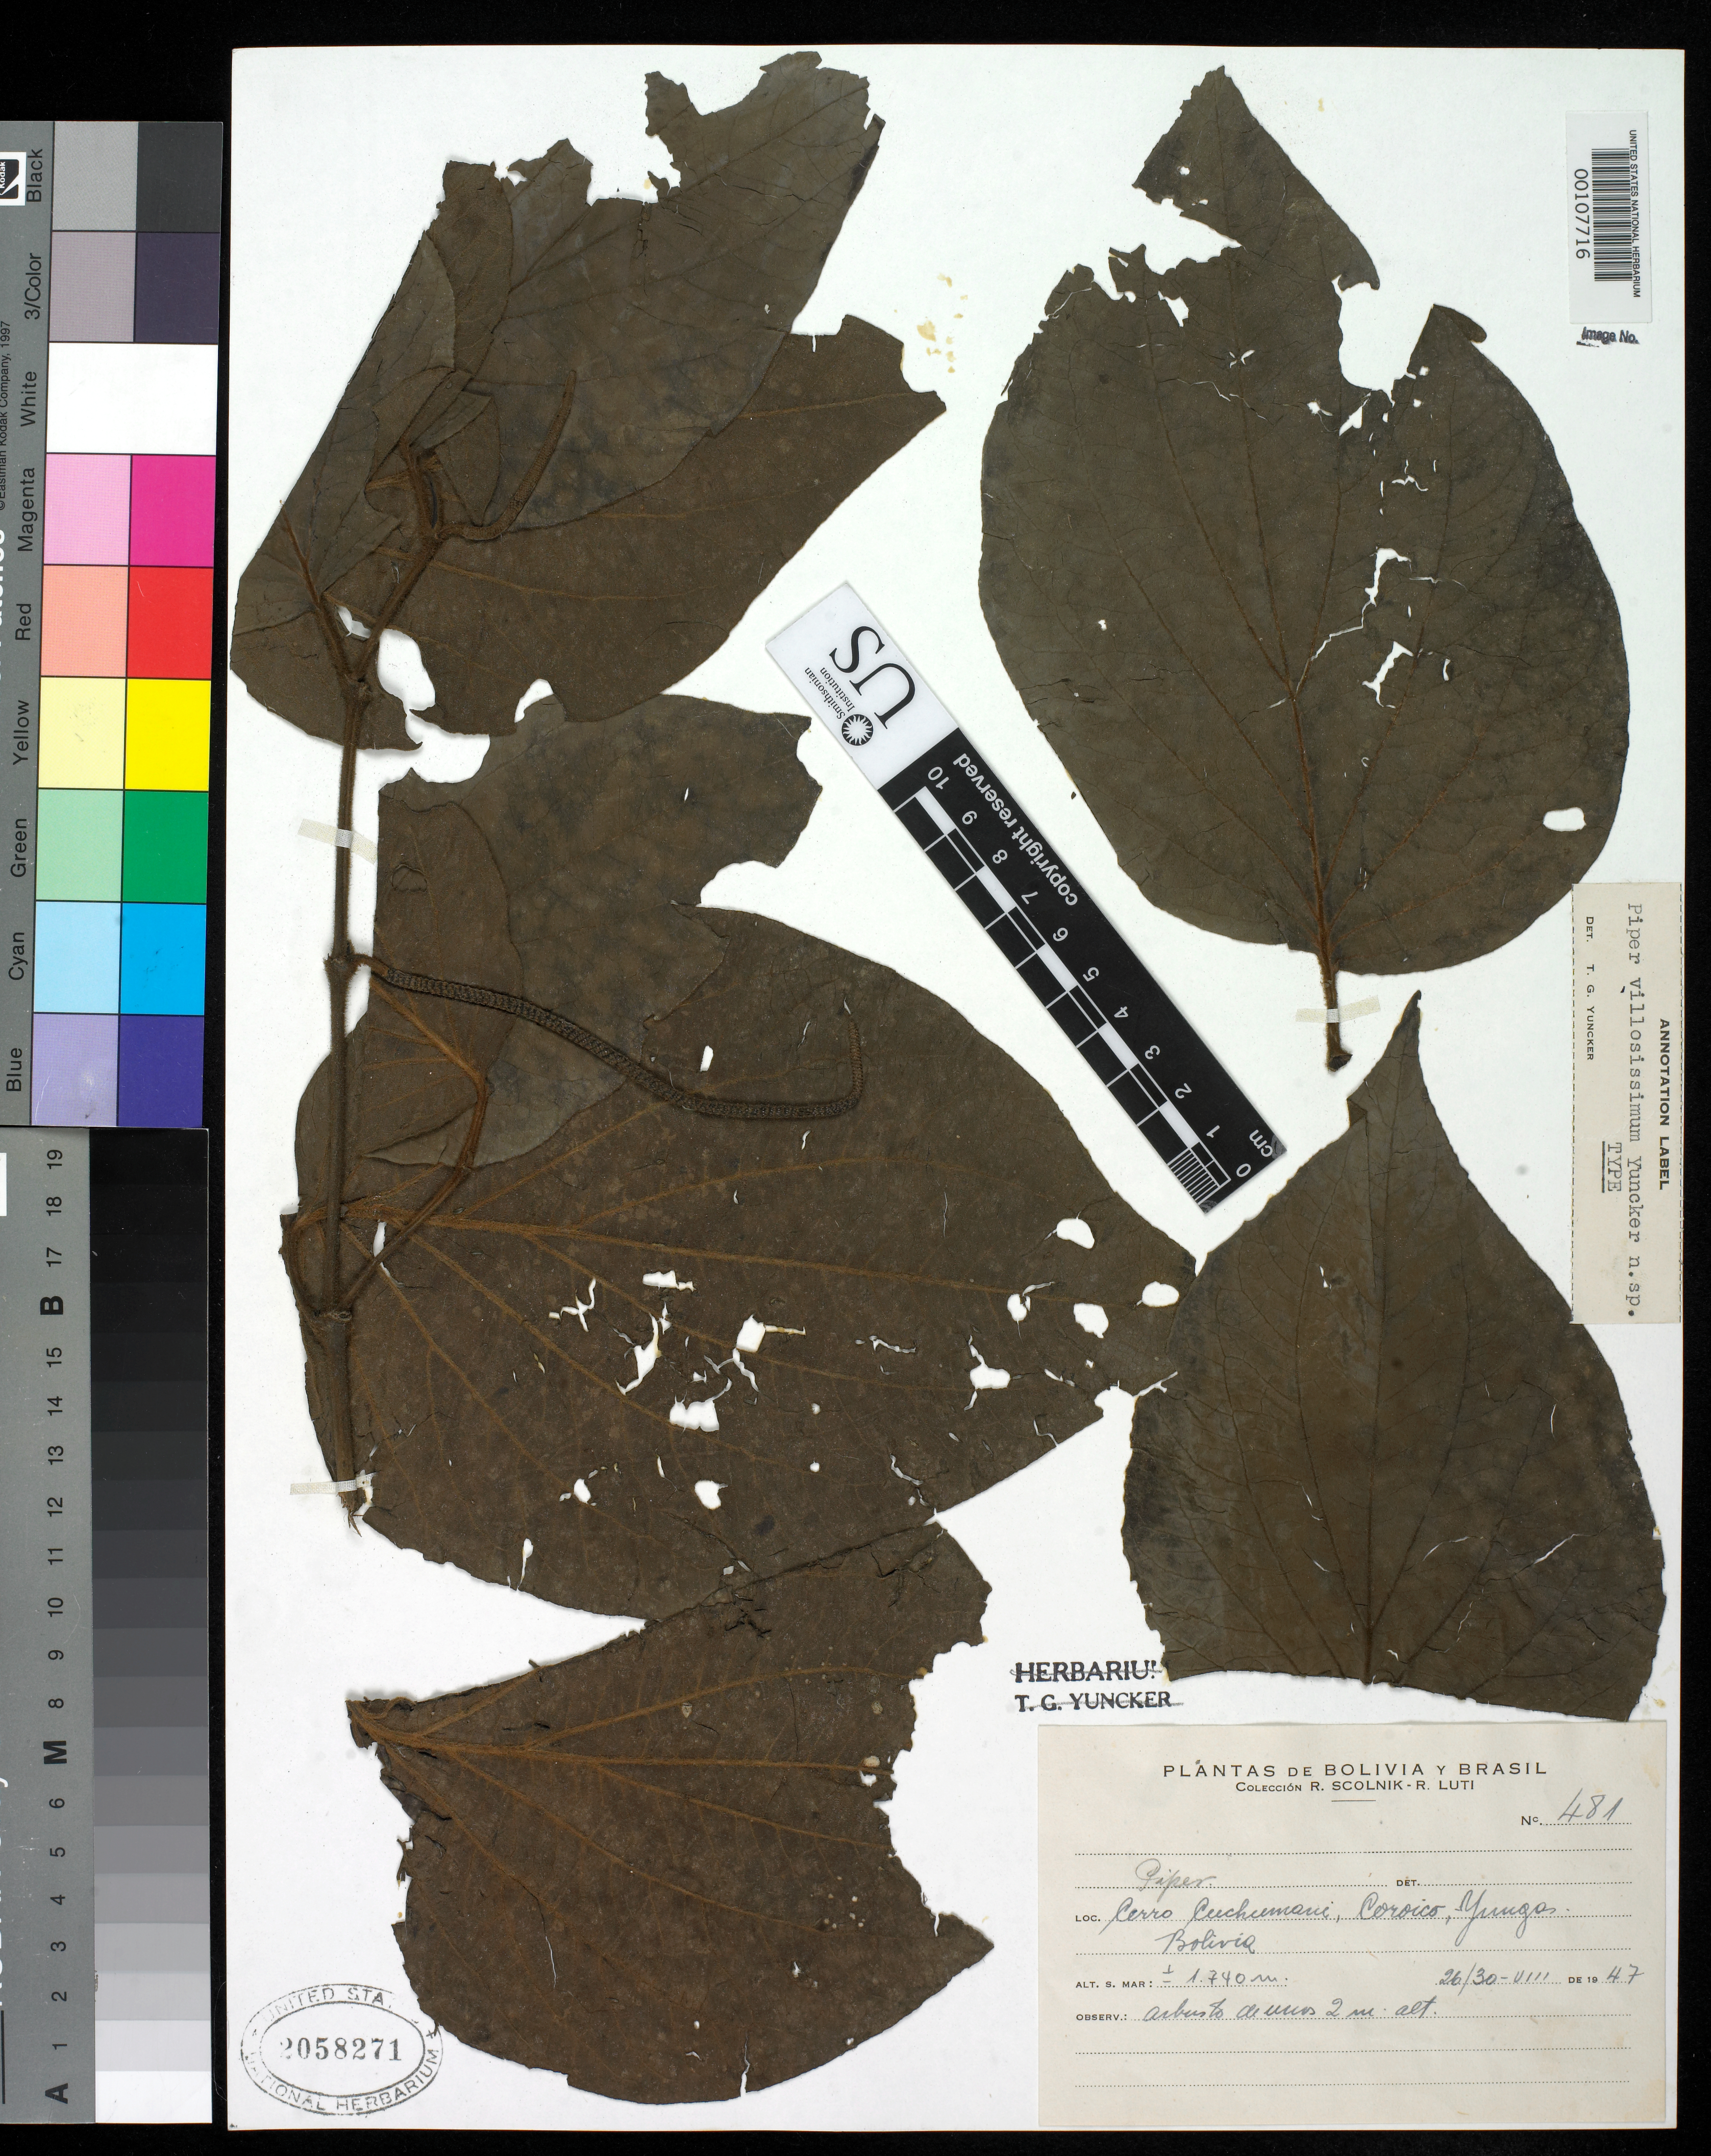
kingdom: Plantae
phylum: Tracheophyta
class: Magnoliopsida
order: Piperales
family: Piperaceae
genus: Piper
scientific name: Piper villosissimum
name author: Yunck.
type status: Holotype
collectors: R. Scolnik & R. Luti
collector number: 481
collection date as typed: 26 Aug 1947 to 30 Aug 1947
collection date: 1947-08-26/1947-08-30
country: Bolivia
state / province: La Paz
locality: Yungas, Cerro Cuchimani, Coroico.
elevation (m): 1740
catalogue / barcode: US 2058271